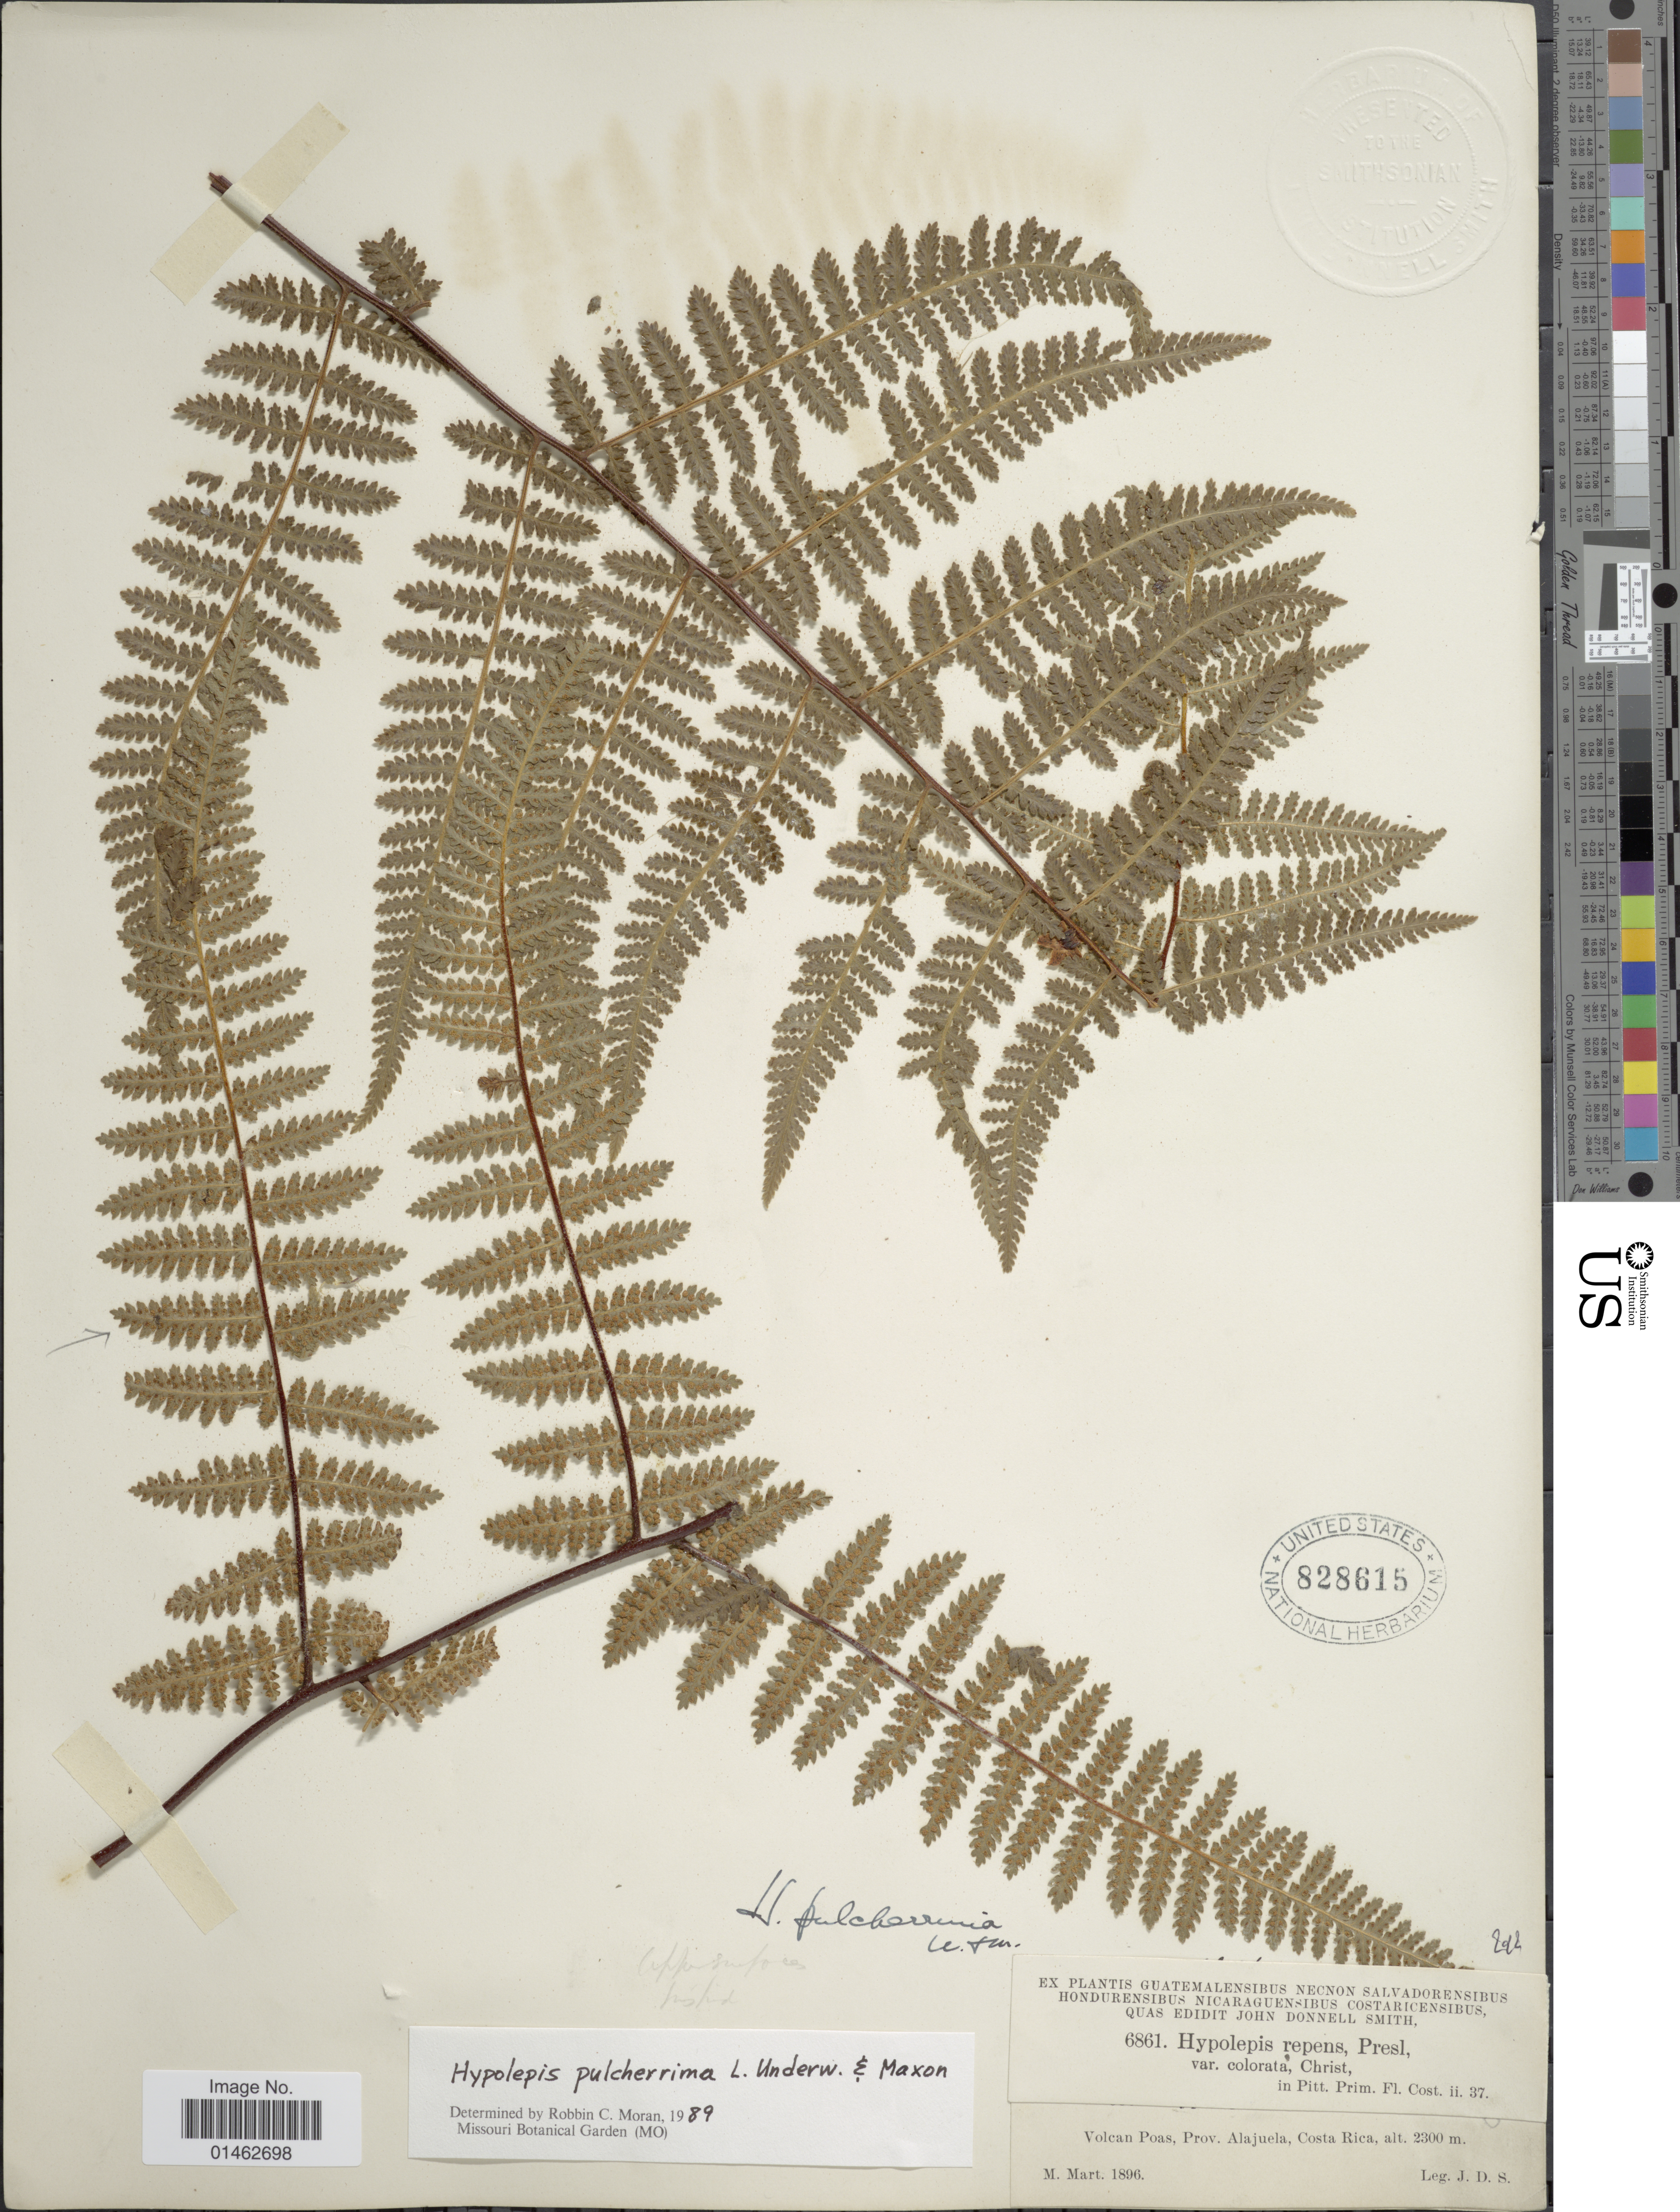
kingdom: Plantae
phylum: Tracheophyta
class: Polypodiopsida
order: Polypodiales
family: Dennstaedtiaceae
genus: Hypolepis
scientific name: Hypolepis pulcherrima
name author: Underw. & Maxon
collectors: J. D. Smith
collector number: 6861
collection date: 1896-03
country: Costa Rica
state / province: Alajuela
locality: Volcan Poas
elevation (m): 2300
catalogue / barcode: US 828615